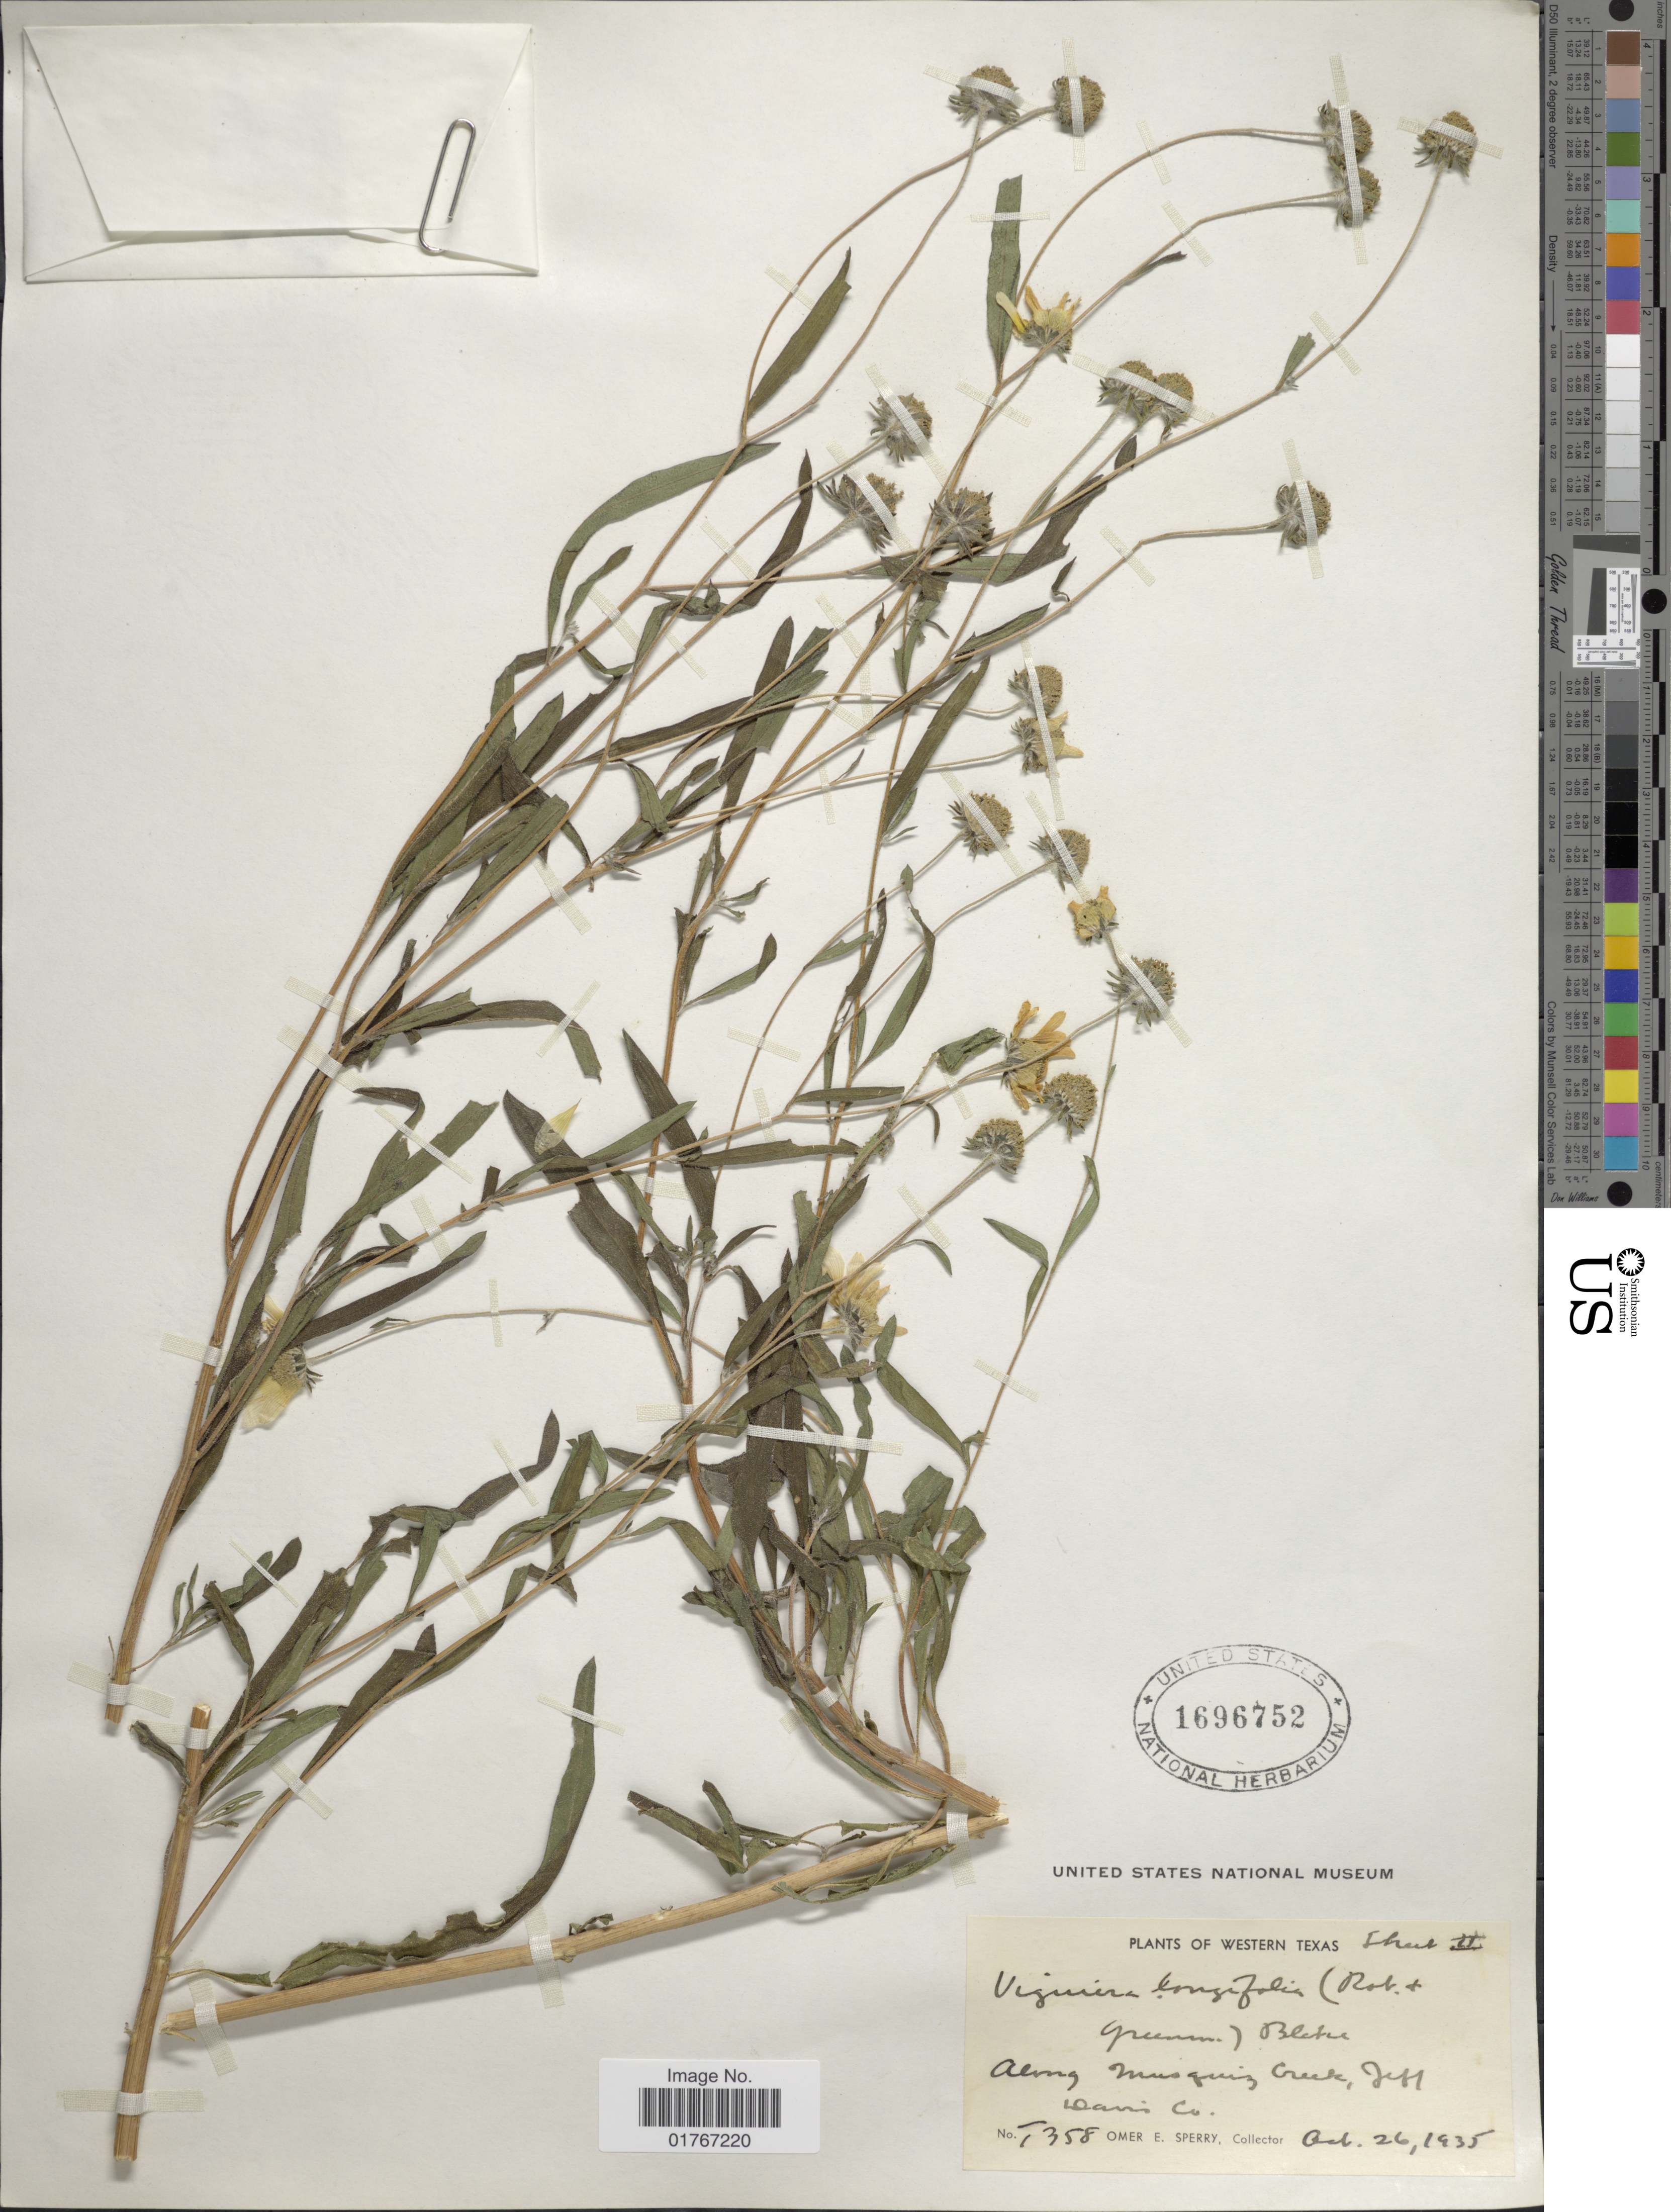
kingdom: Plantae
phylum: Tracheophyta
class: Magnoliopsida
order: Asterales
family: Asteraceae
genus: Heliomeris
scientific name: Heliomeris longifolia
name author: (B.L. Rob.) Cockerell & Greenm.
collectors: O. E. Sperry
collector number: T 358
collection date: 1935-10-26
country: United States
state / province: Texas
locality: Along Musquiz Creek, Jeff Davis Co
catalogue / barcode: US 1696752